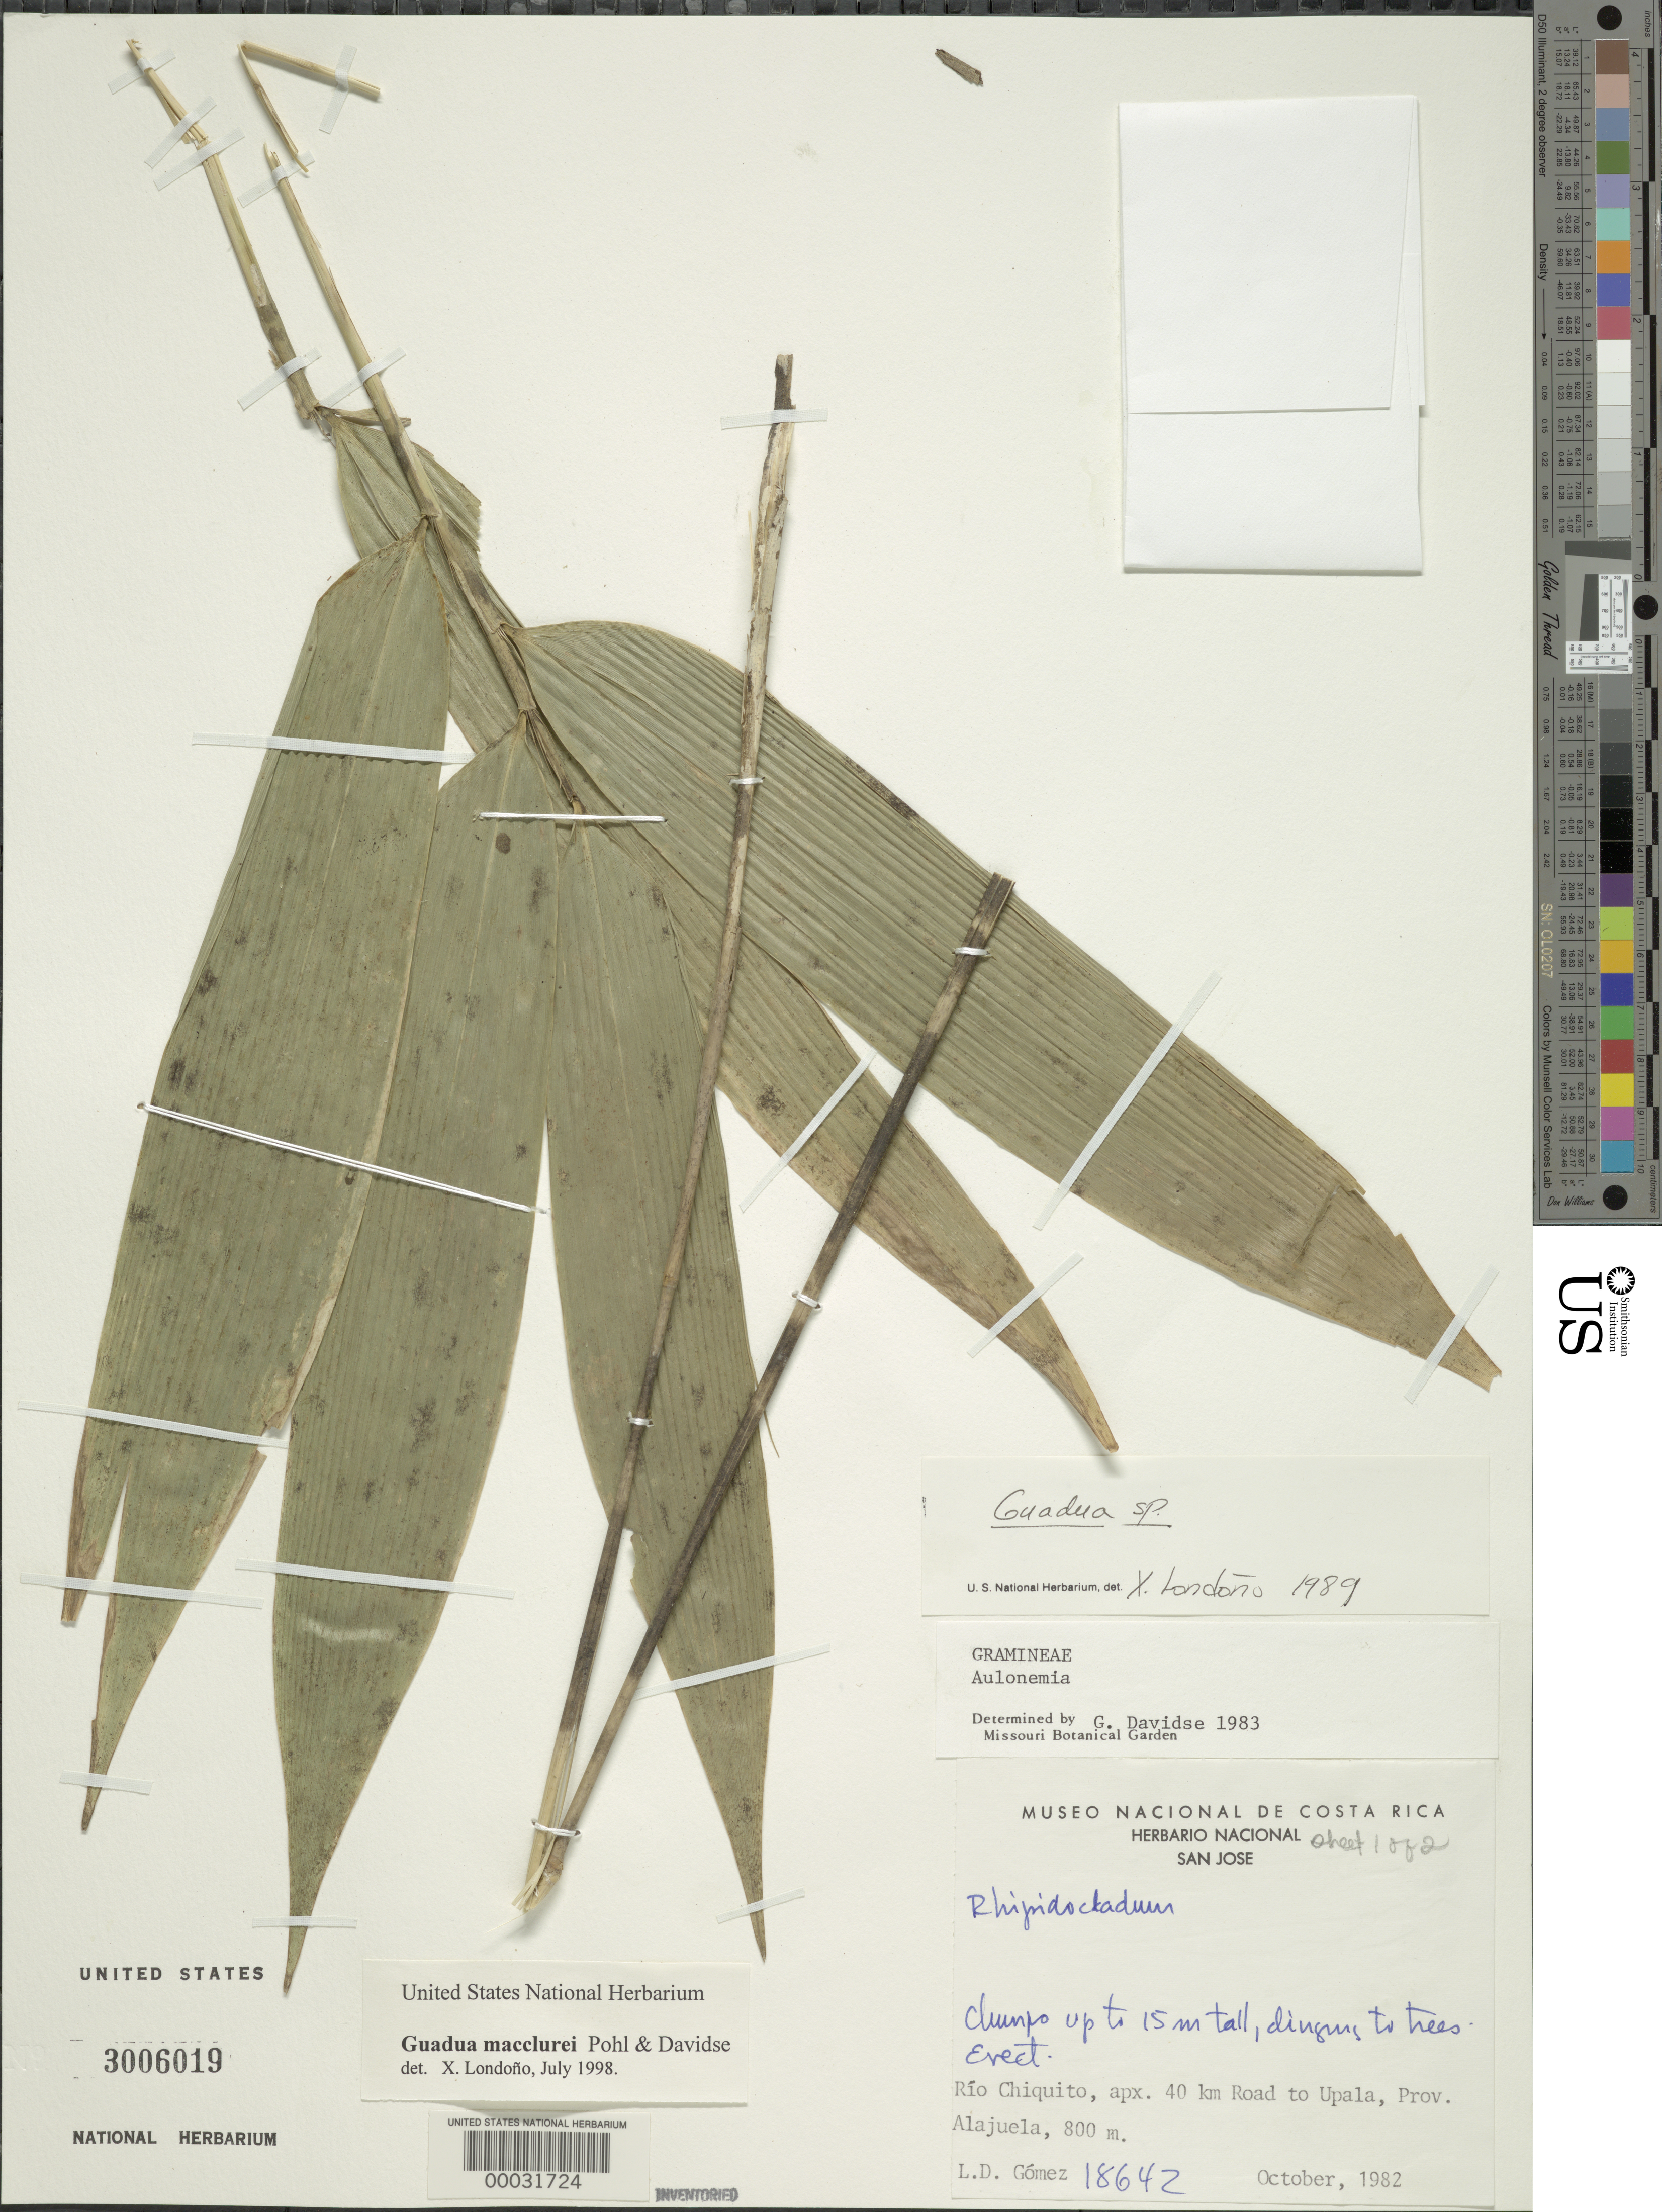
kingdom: Plantae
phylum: Tracheophyta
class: Liliopsida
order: Poales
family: Poaceae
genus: Guadua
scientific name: Guadua macclurei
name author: R.W. Pohl & Davidse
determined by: Londoño, X., (TULV), Jardin Botanico "Juan Maria Cespedes"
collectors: L. D. Gómez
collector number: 18642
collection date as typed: Oct 1982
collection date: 1982-10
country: Costa Rica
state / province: Alajuela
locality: Rio Chiquito, apx. 40 km road to Upala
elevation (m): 800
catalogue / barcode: US 3006019